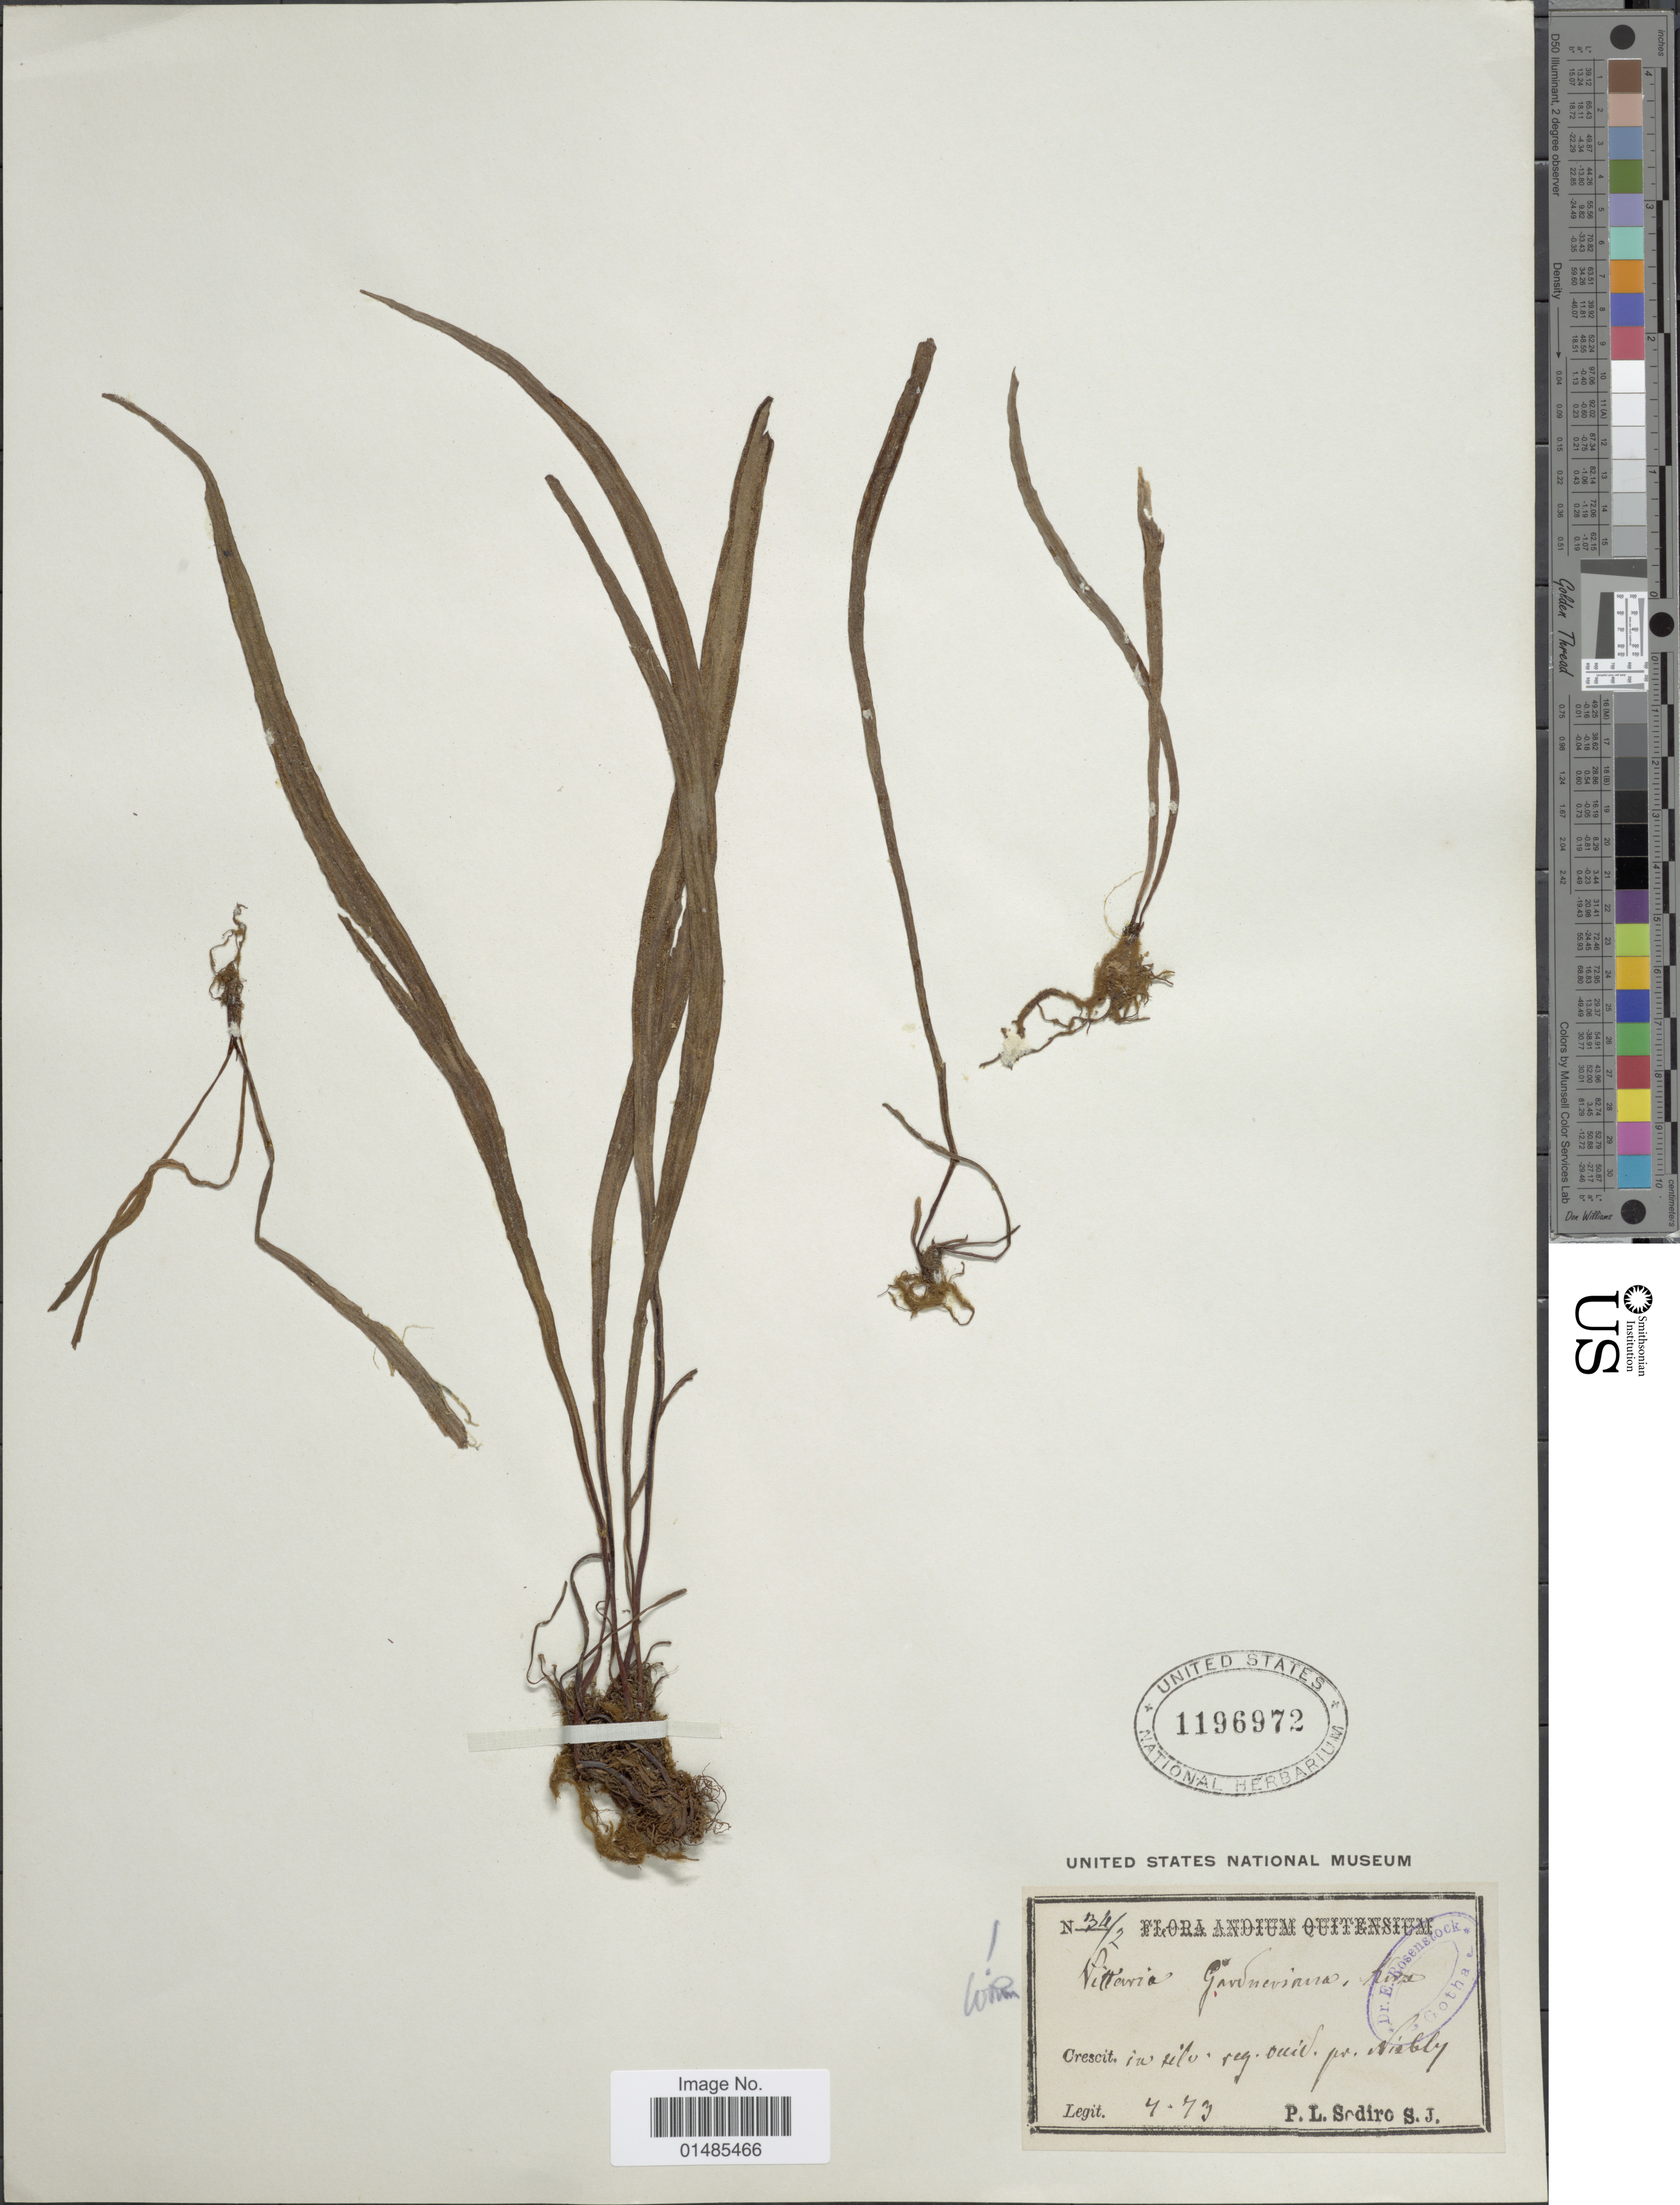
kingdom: Plantae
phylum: Tracheophyta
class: Polypodiopsida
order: Polypodiales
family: Pteridaceae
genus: Radiovittaria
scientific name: Radiovittaria gardneriana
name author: (Fée) E.H. Crane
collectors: L. Sodiro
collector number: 34/2*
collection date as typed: Transcribed d/m/y: /4/73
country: Ecuador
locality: In silv. reg. occid. pr. Niebly. [interpreted]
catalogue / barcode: US 1196972